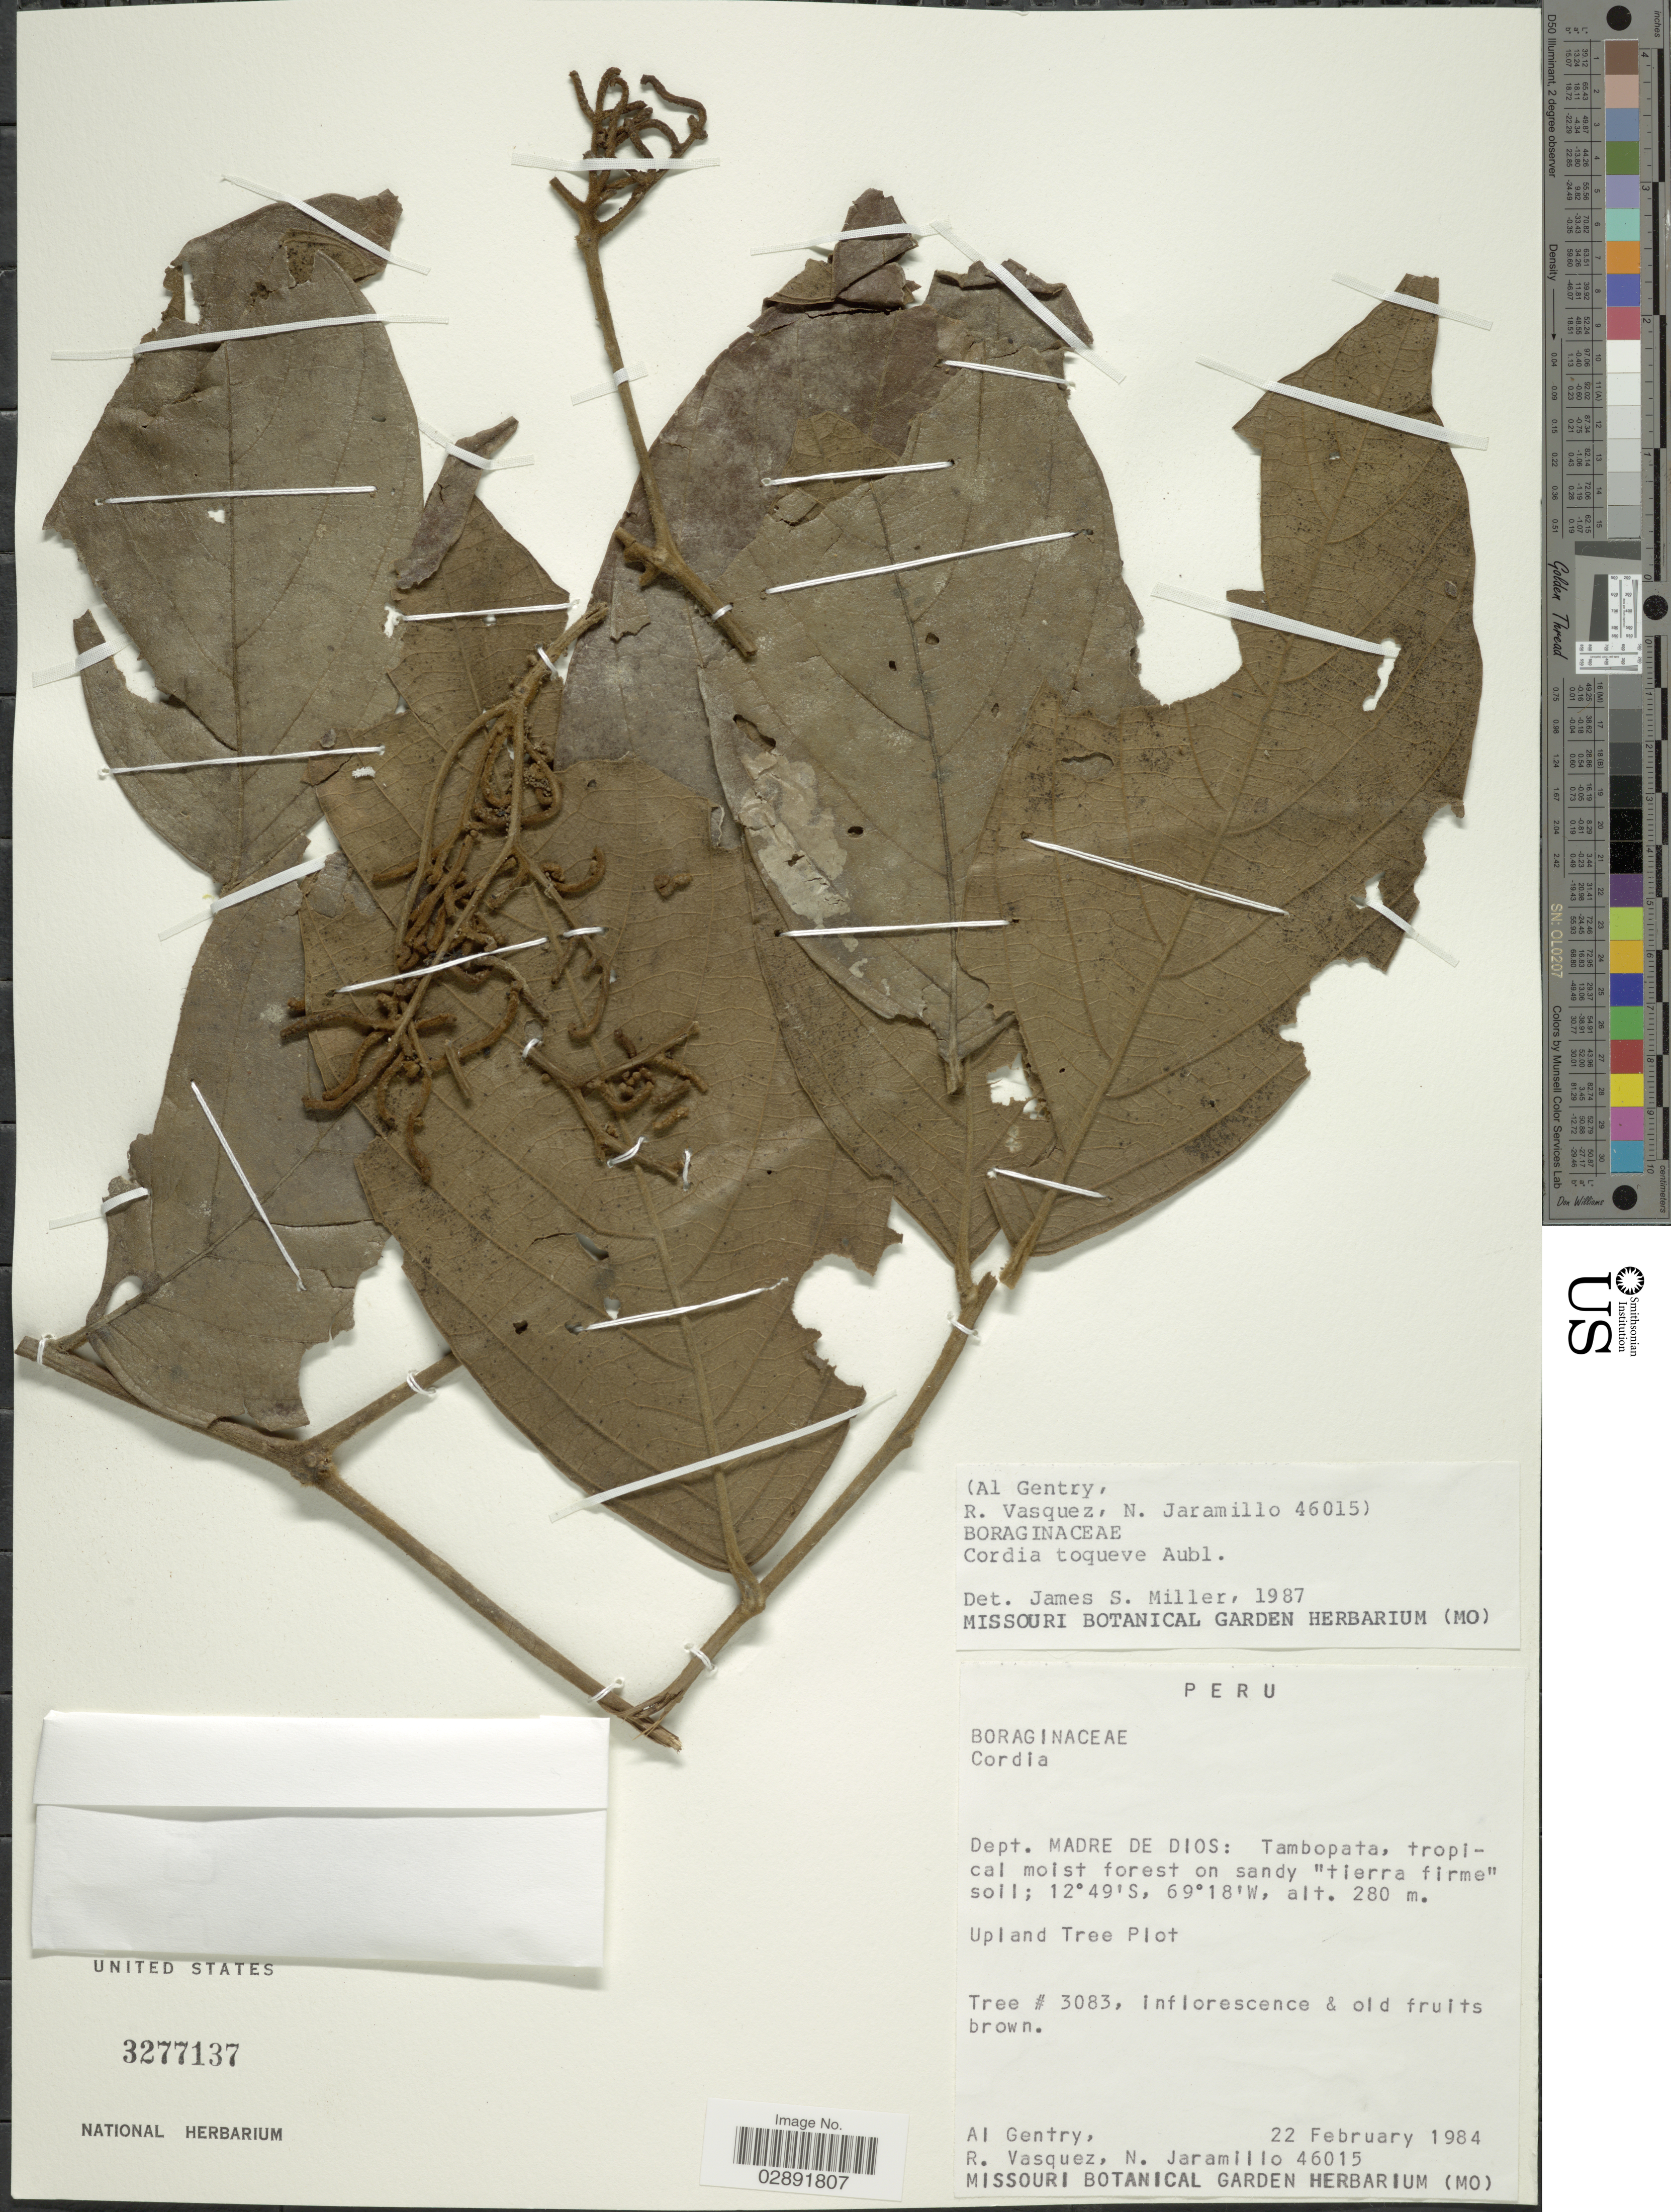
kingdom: Plantae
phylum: Tracheophyta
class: Magnoliopsida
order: Boraginales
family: Cordiaceae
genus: Cordia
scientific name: Cordia toqueve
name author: Aubl.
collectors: A. H. Gentry, R. Vasquez & N. Jaramillo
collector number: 46015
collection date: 1984-02-22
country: Peru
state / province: Madre de Dios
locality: Dept. Madre de Dios: Tambopata.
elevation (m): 280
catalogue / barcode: US 3277137